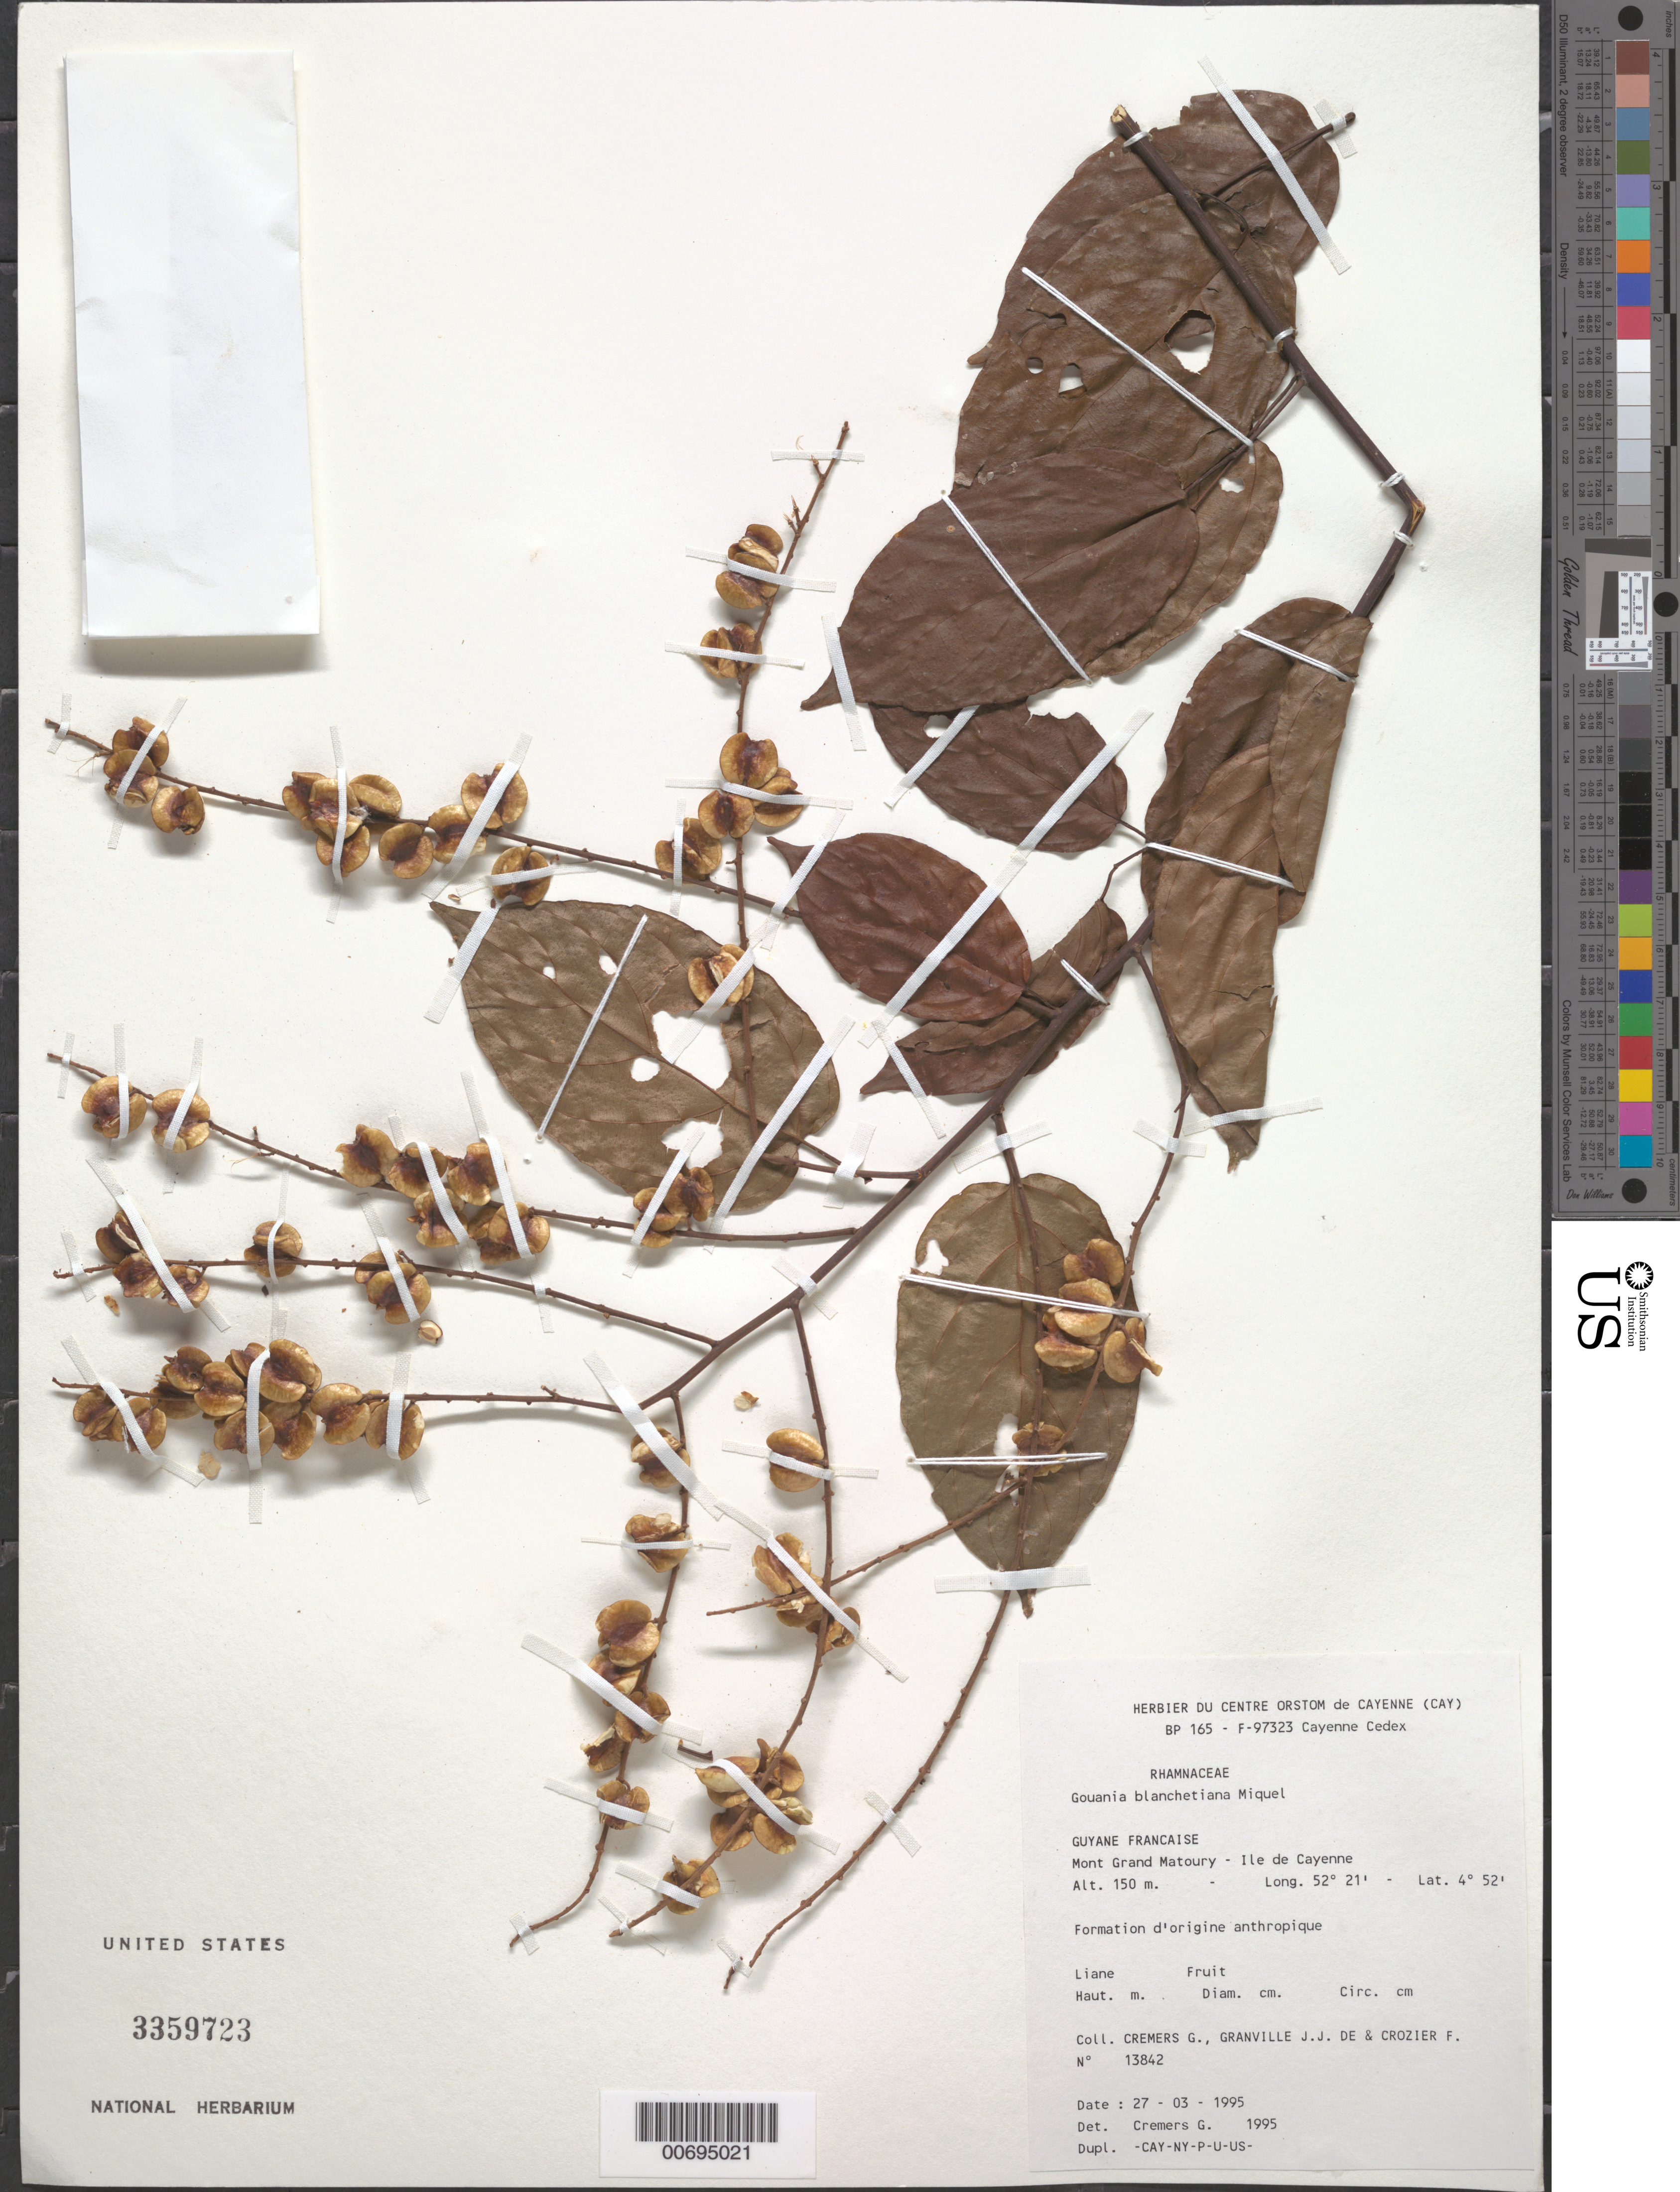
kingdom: Plantae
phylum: Tracheophyta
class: Magnoliopsida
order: Rosales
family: Rhamnaceae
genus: Gouania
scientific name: Gouania blanchetiana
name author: Miq.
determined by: Cremers, Georges A.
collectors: G. Cremers, J.-J. de Granville & F. Crozier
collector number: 13842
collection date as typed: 27-Mar-95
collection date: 1995-03-27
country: French Guiana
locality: Mont Grand Matoury, Ile de Cayenne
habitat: Formation d'origine anthropique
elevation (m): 150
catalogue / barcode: US 3359723